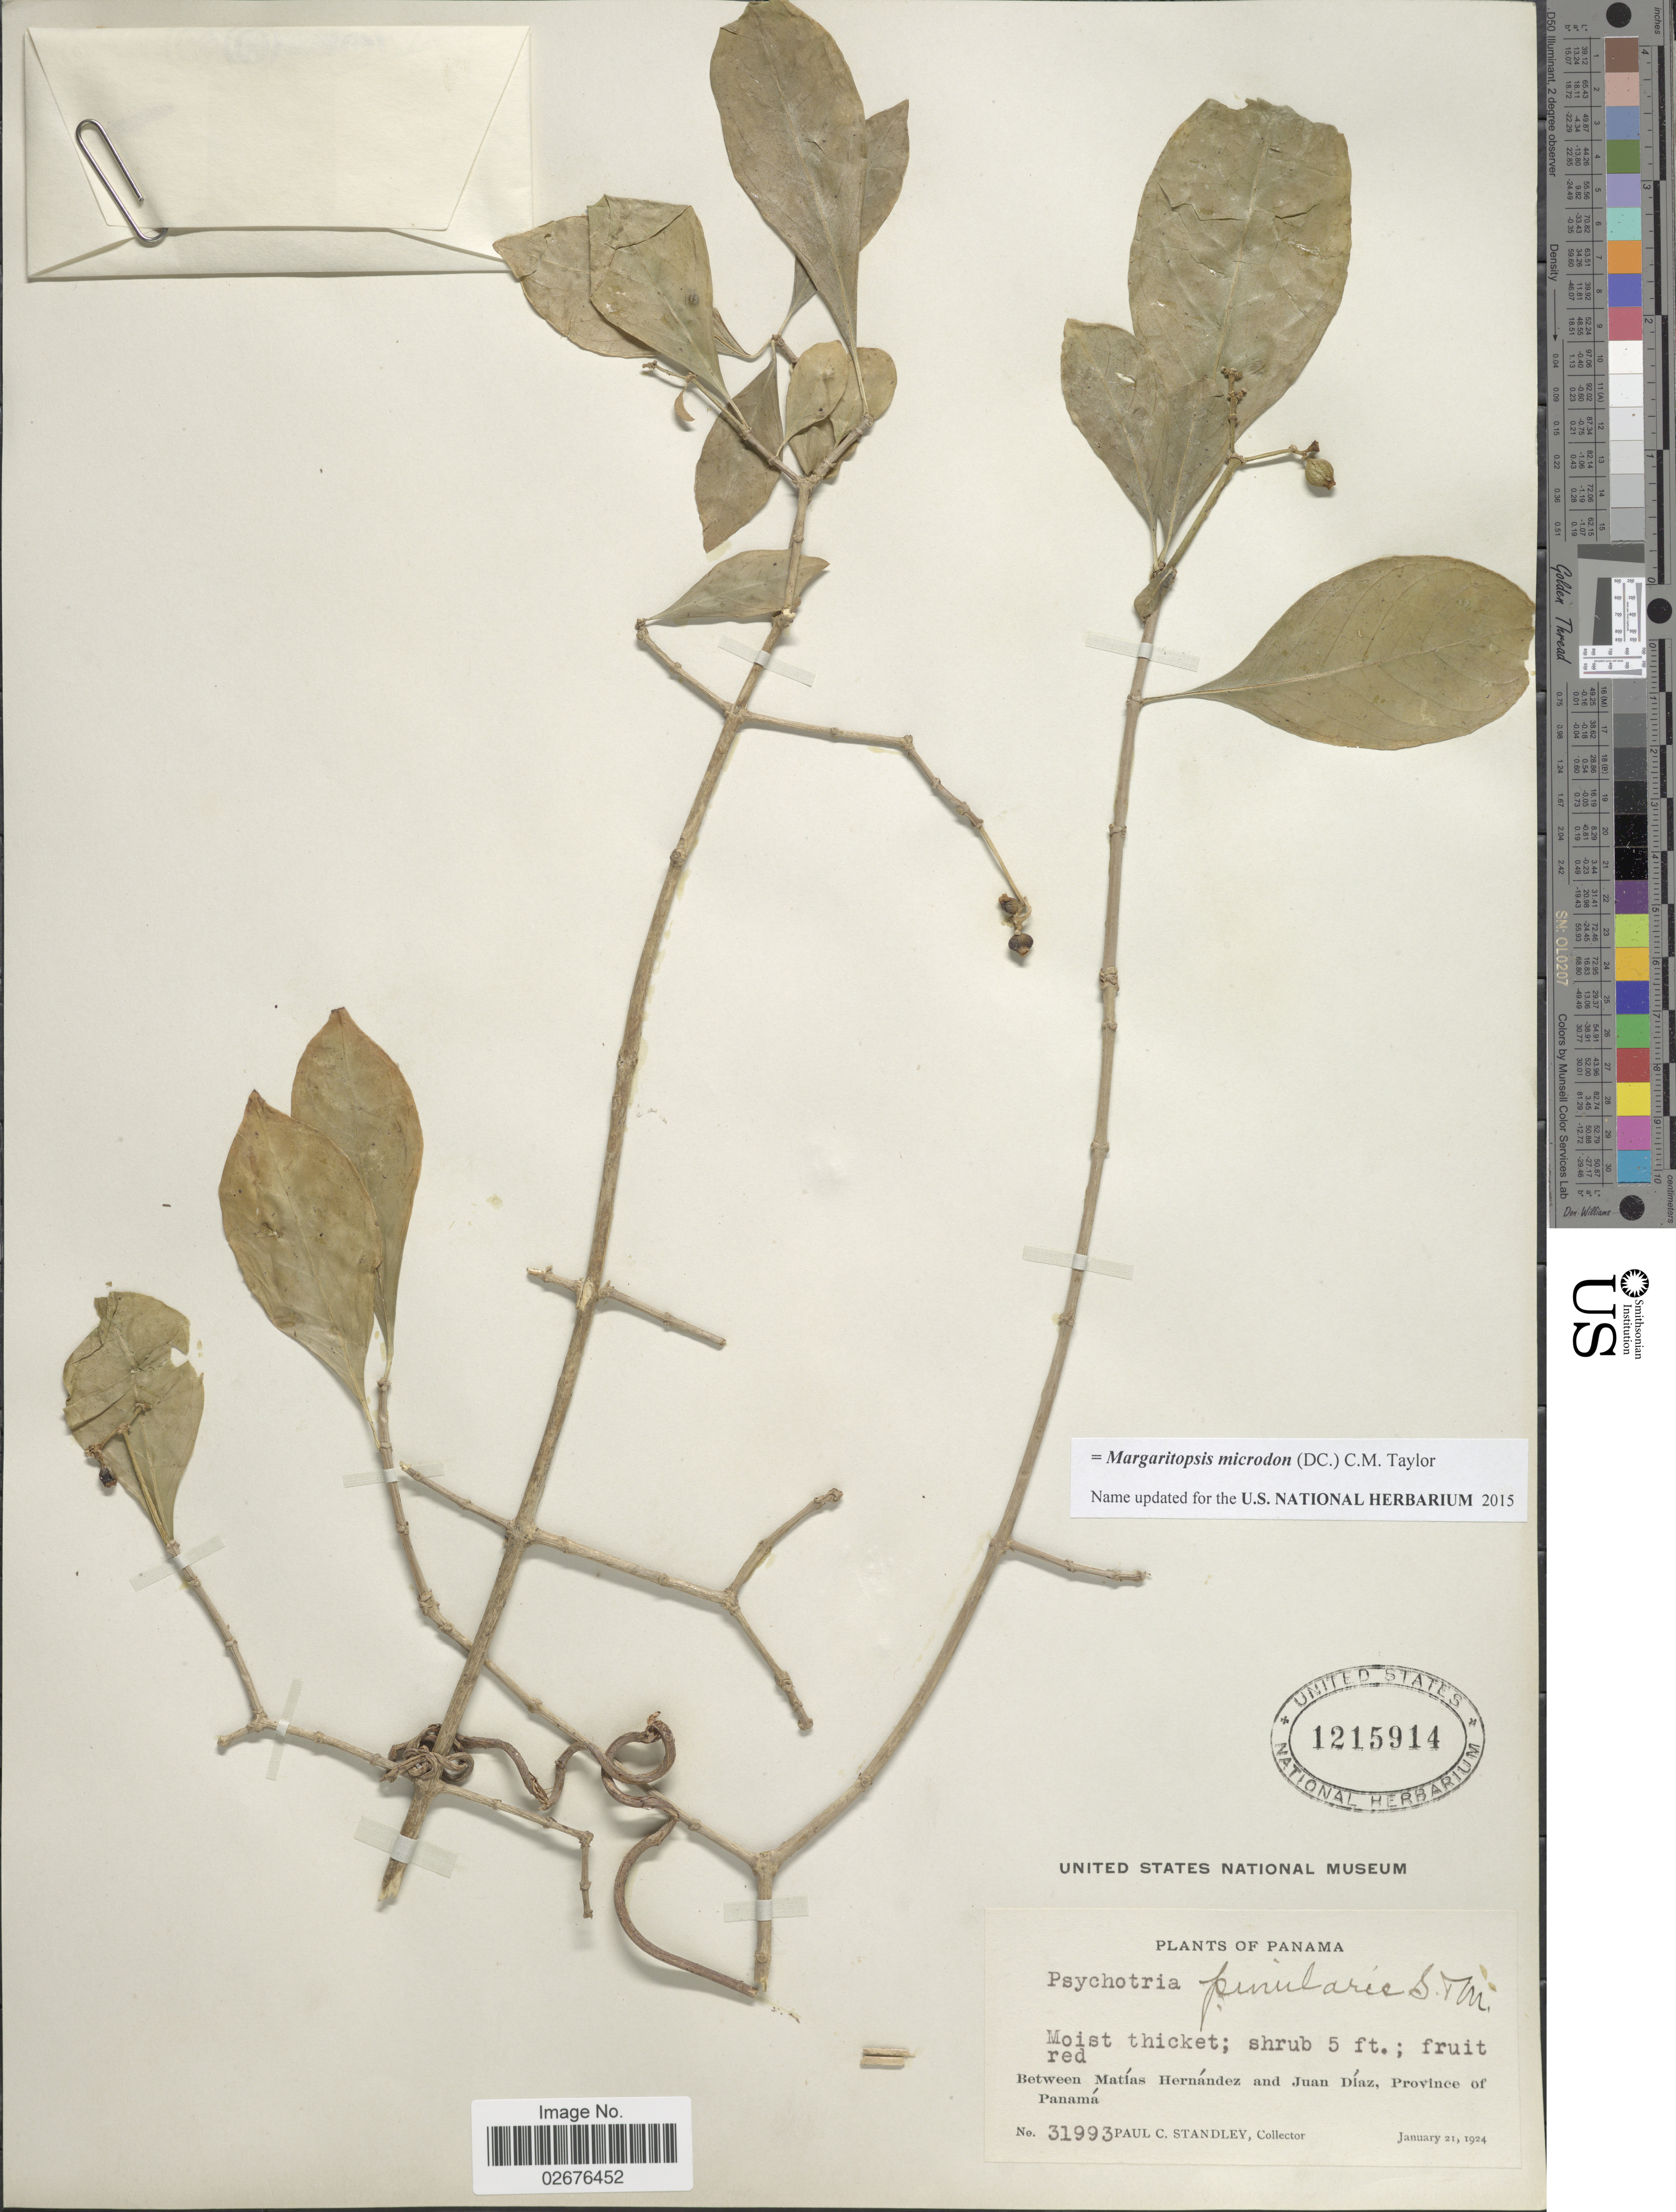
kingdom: Plantae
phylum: Tracheophyta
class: Magnoliopsida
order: Gentianales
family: Rubiaceae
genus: Margaritopsis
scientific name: Margaritopsis microdon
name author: (DC.) C.M. Taylor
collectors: P. C. Standley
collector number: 31993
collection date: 1924-01-21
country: Panama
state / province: Panamá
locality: Between Matias Hernandez and Juan Diaz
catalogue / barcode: US 1215914